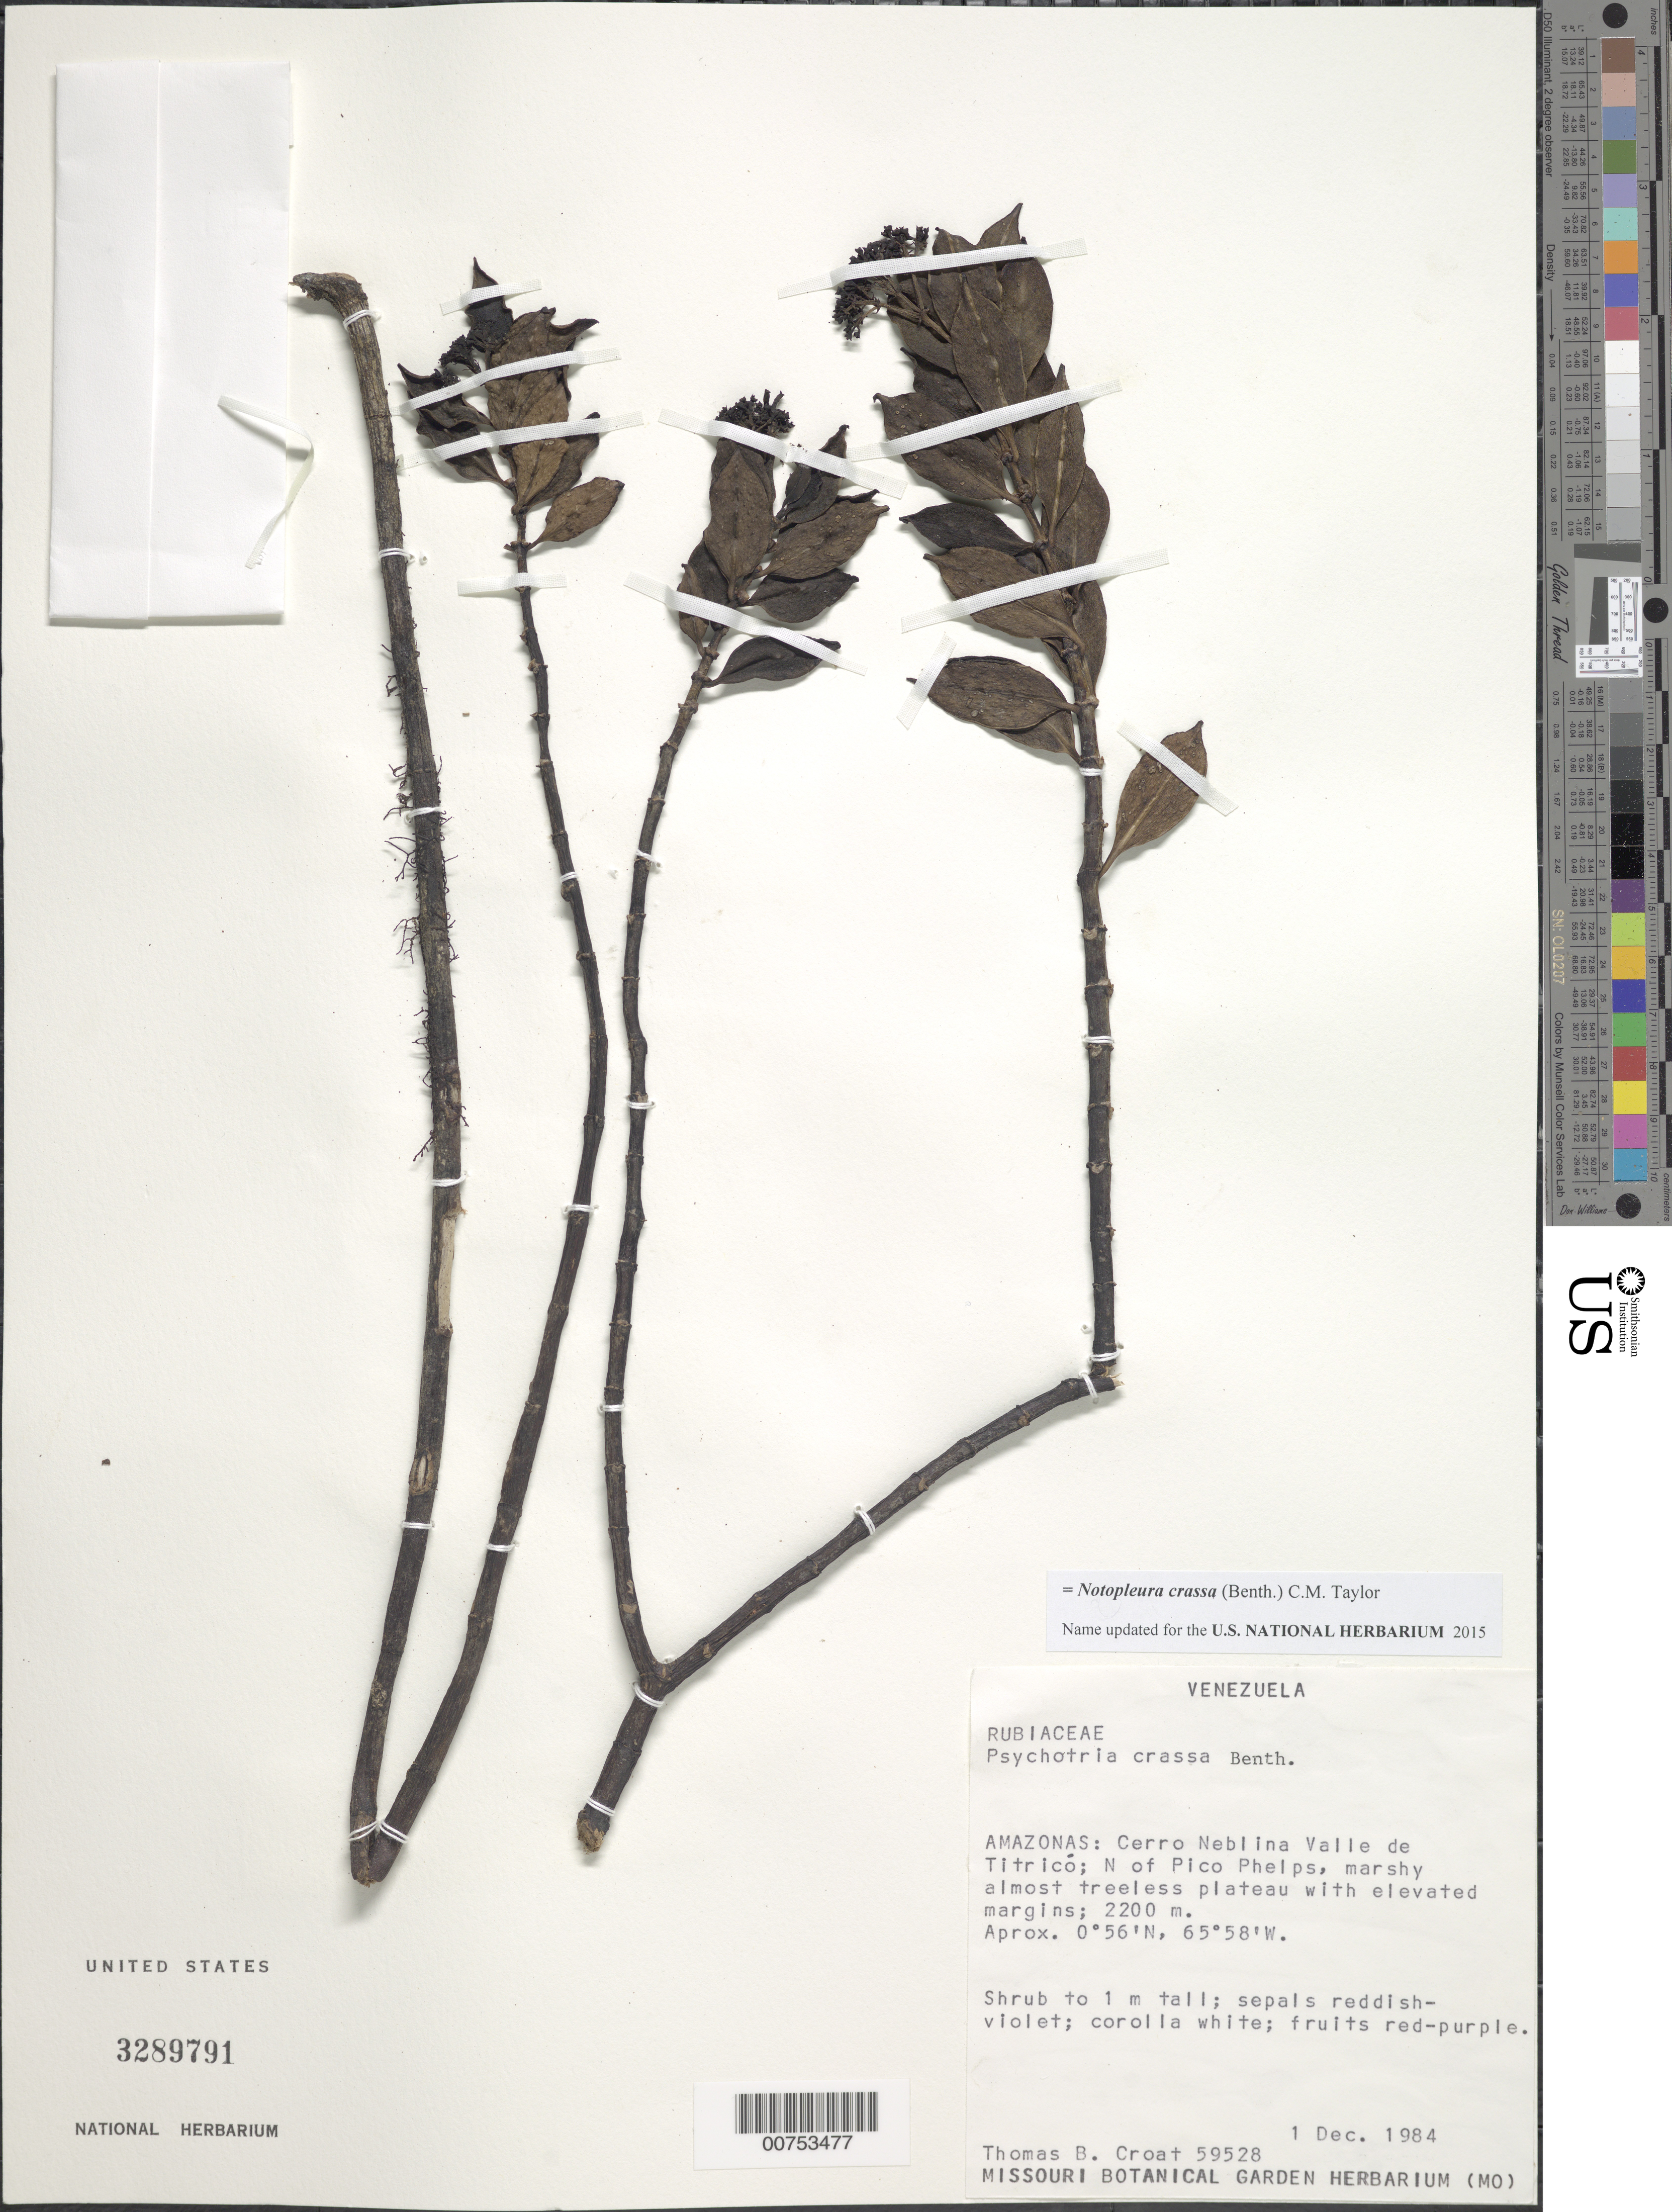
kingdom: Plantae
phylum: Tracheophyta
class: Magnoliopsida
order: Gentianales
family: Rubiaceae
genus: Psychotria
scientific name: Psychotria crassa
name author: Benth.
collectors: T. B. Croat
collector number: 59528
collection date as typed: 1-Dec-84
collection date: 1984-12-01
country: Venezuela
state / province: Amazonas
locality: Cerro Neblina Valle de Titrico, N of Pico Phelps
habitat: Marshy almost treeless plateau with elevated margins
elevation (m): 2200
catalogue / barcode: US 3289791